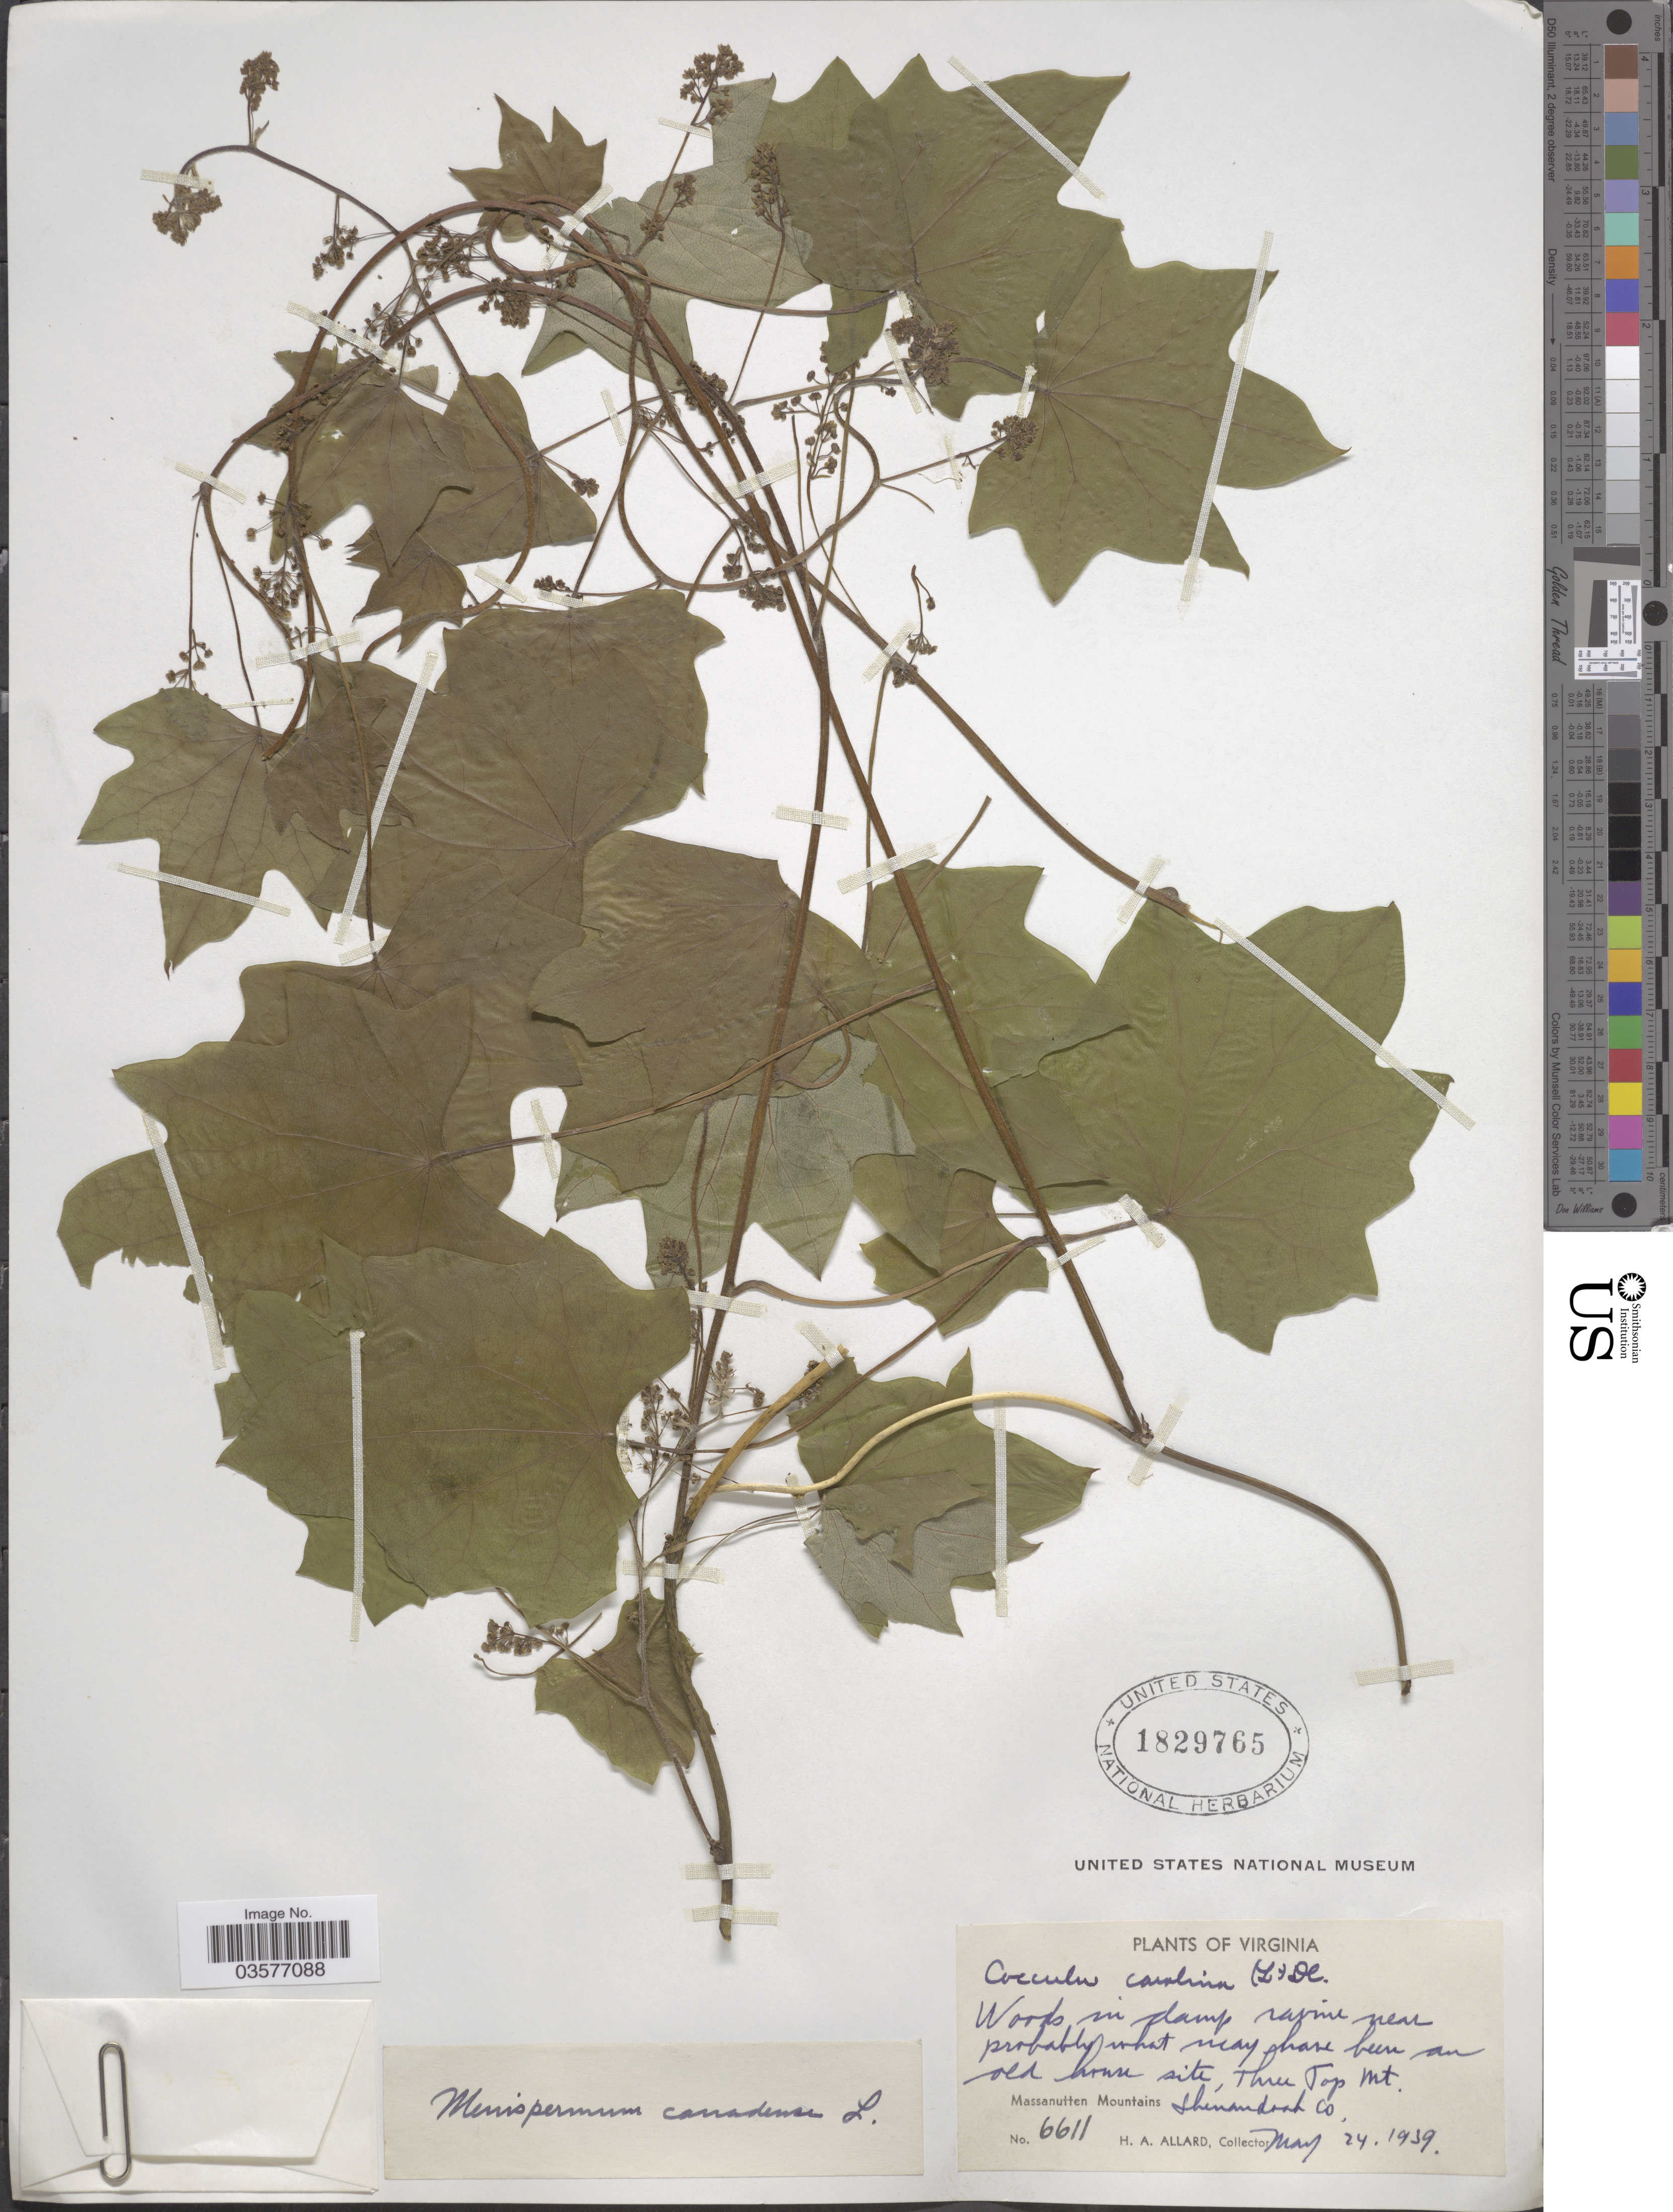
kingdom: Plantae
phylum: Tracheophyta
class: Magnoliopsida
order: Ranunculales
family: Menispermaceae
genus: Menispermum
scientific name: Menispermum canadense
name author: L.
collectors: H. A. Allard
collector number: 6611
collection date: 1939-05-24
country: United States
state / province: Virginia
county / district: Shenandoah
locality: Three Top Mt. Massanutten Mountains. Shenandoah Co.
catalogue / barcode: US 1829765